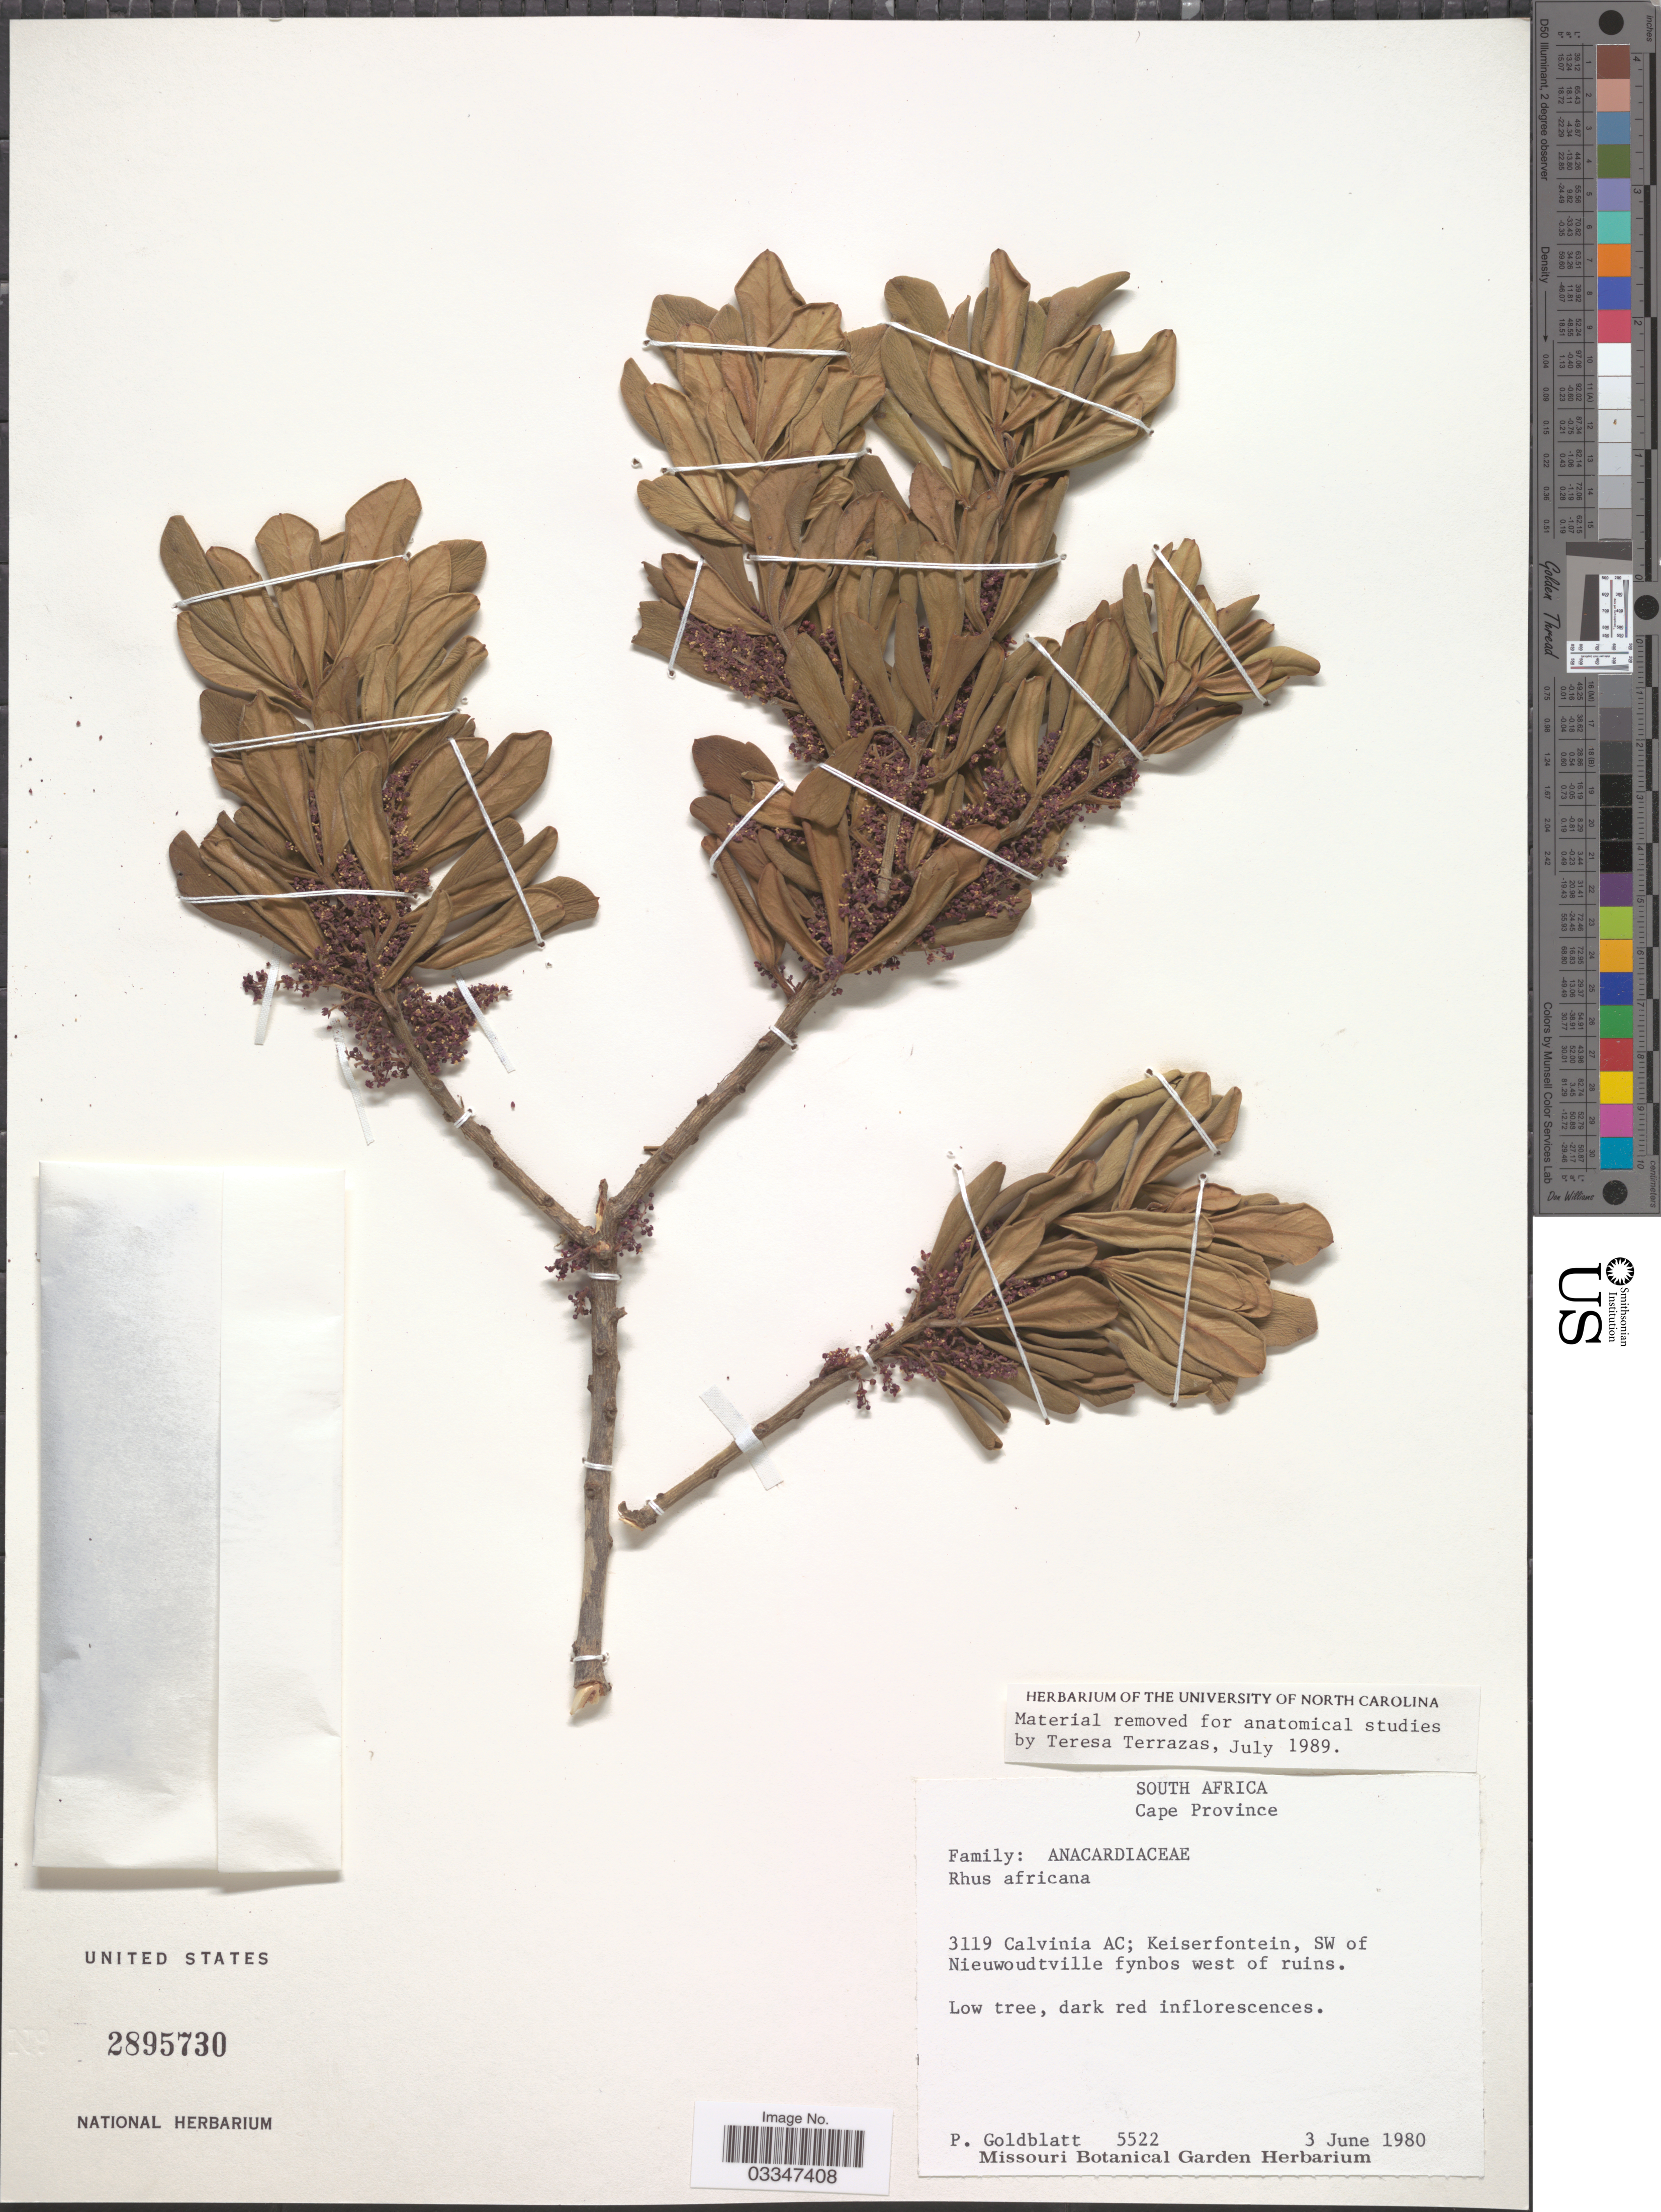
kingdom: Plantae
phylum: Tracheophyta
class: Magnoliopsida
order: Sapindales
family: Anacardiaceae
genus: Rhus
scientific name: Rhus africana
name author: Mill.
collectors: P. Goldblatt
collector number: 5522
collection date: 1980-06-03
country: South Africa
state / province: Northern Cape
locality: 3119 Calvinia AC; Keiserfontein, SW of Nieuwoudtville fynbos west of ruins.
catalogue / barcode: US 2895730